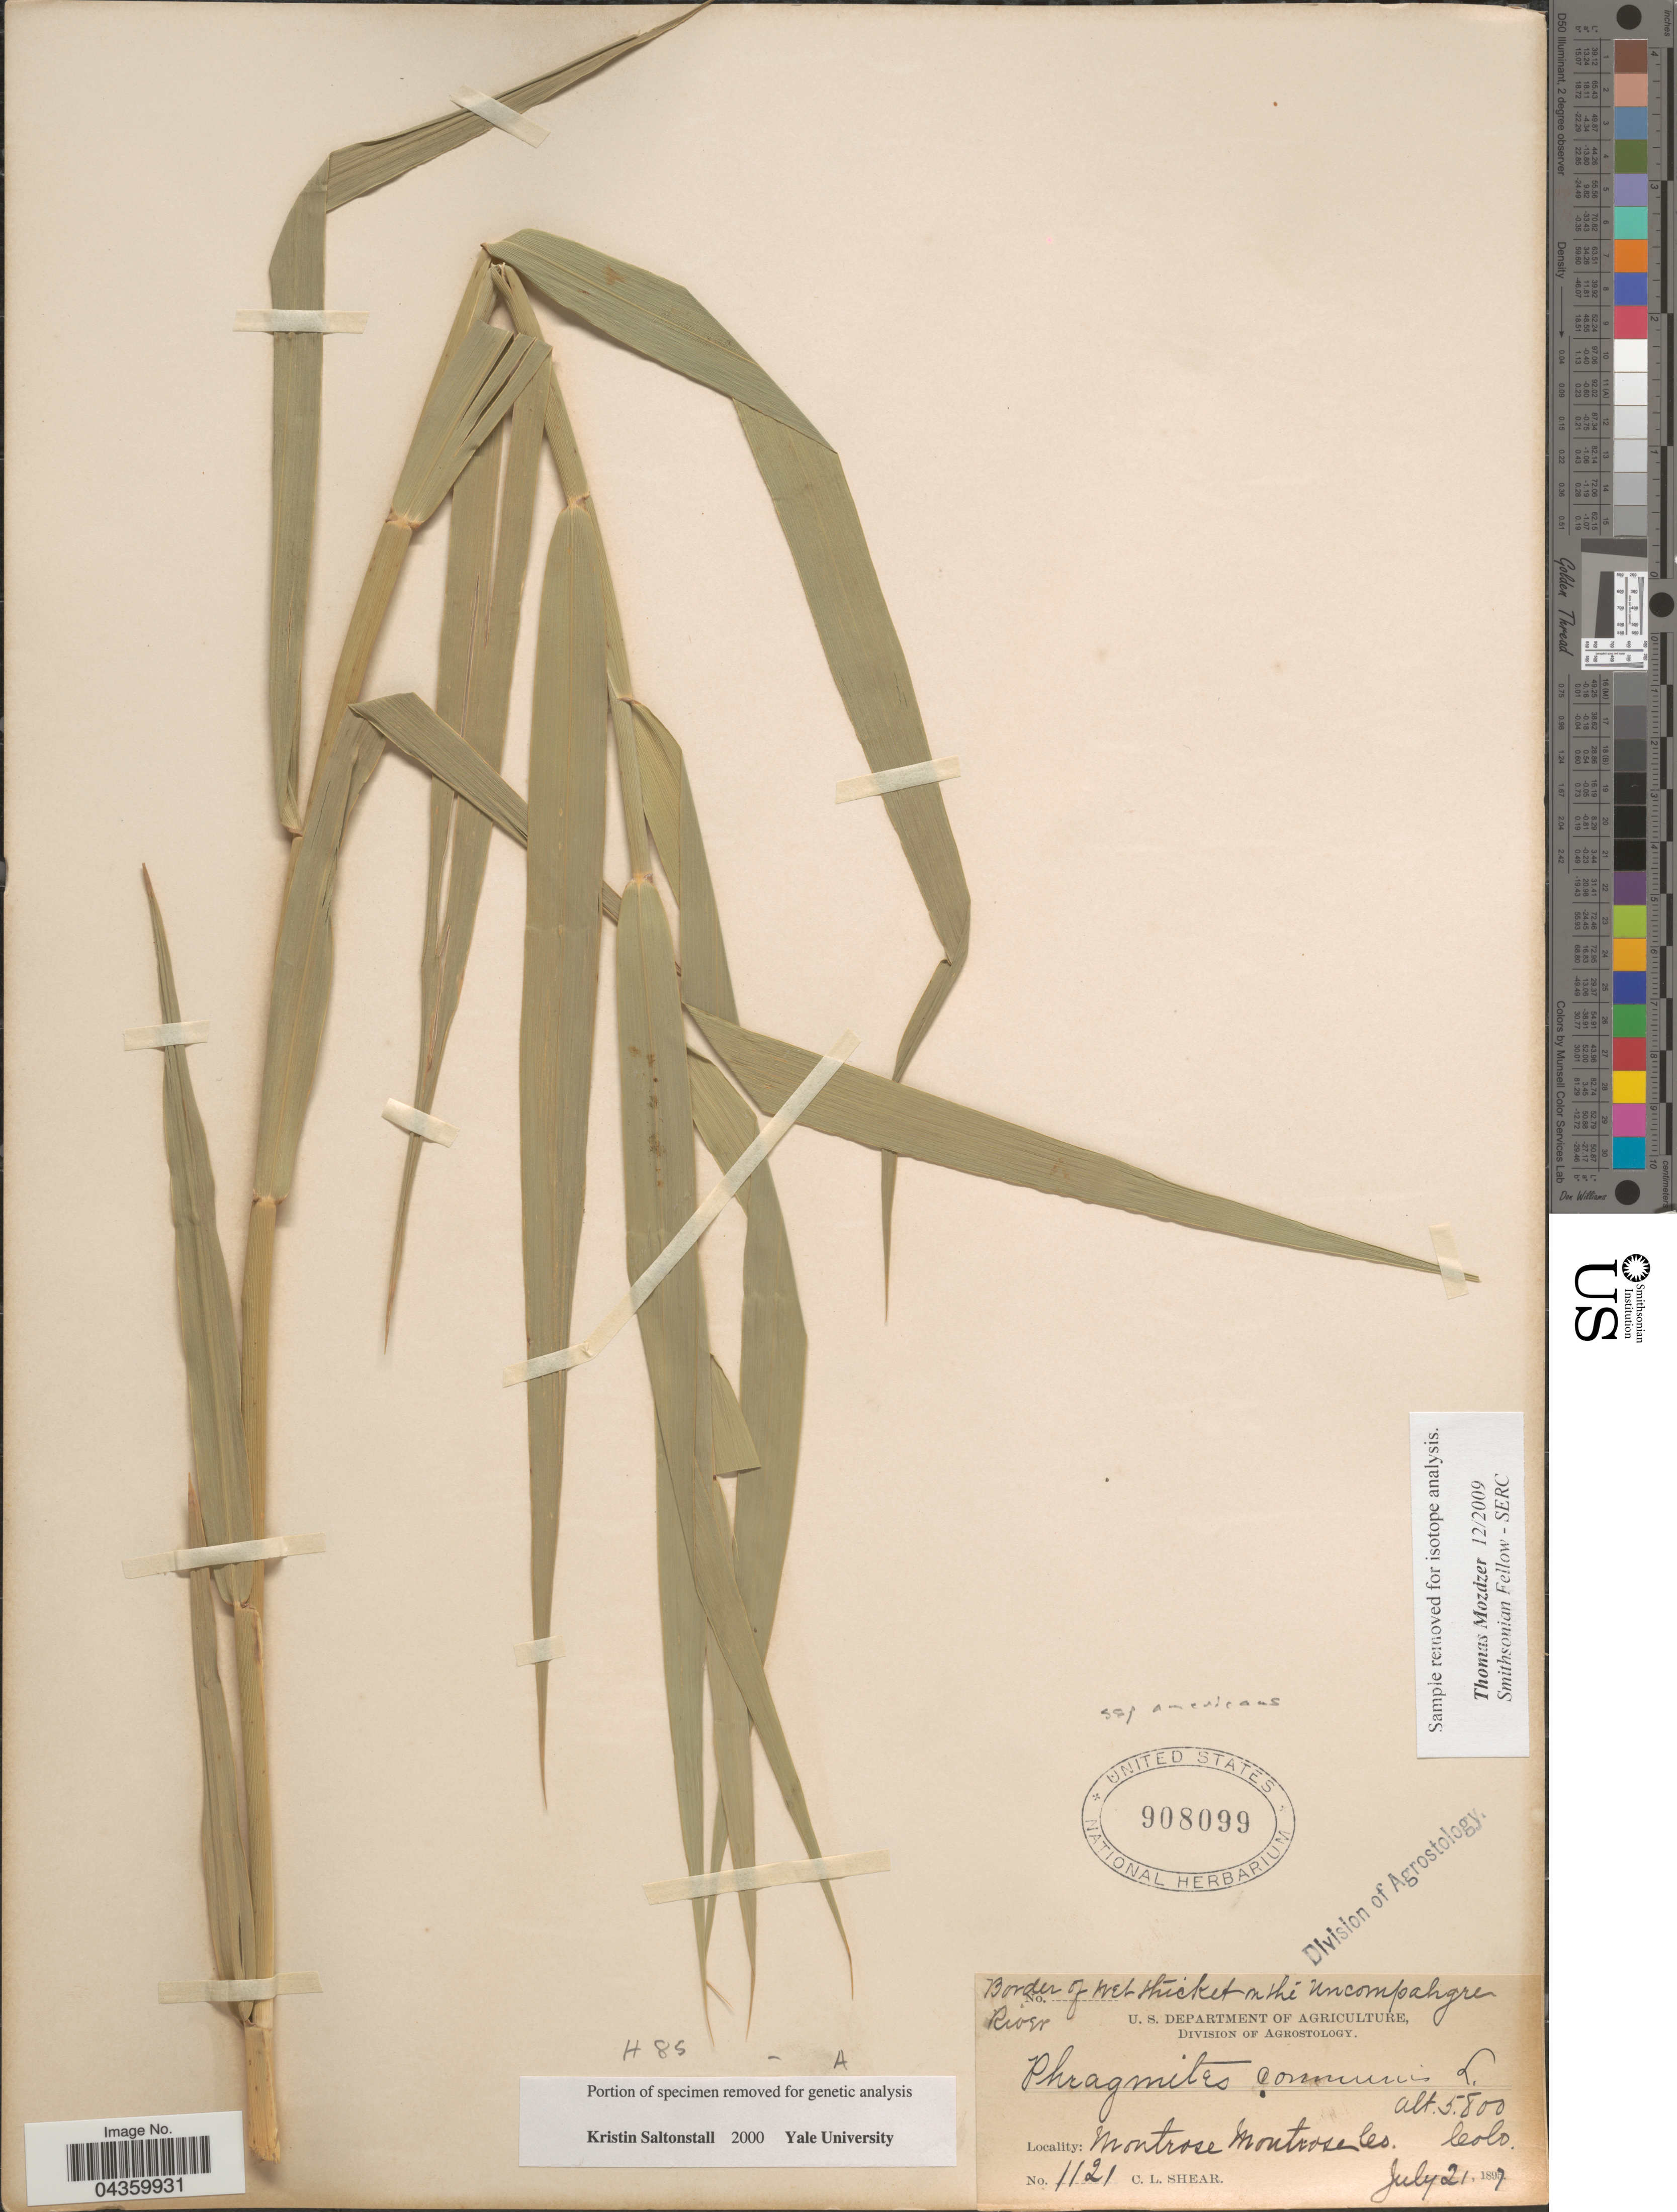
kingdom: Plantae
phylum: Tracheophyta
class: Liliopsida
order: Poales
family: Poaceae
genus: Phragmites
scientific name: Phragmites australis subsp. americanus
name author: Saltonstall & et al.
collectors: C. L. Shear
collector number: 1121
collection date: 1897-07-21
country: United States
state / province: Colorado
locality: Montrose Montrose Co.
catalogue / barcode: US 908099